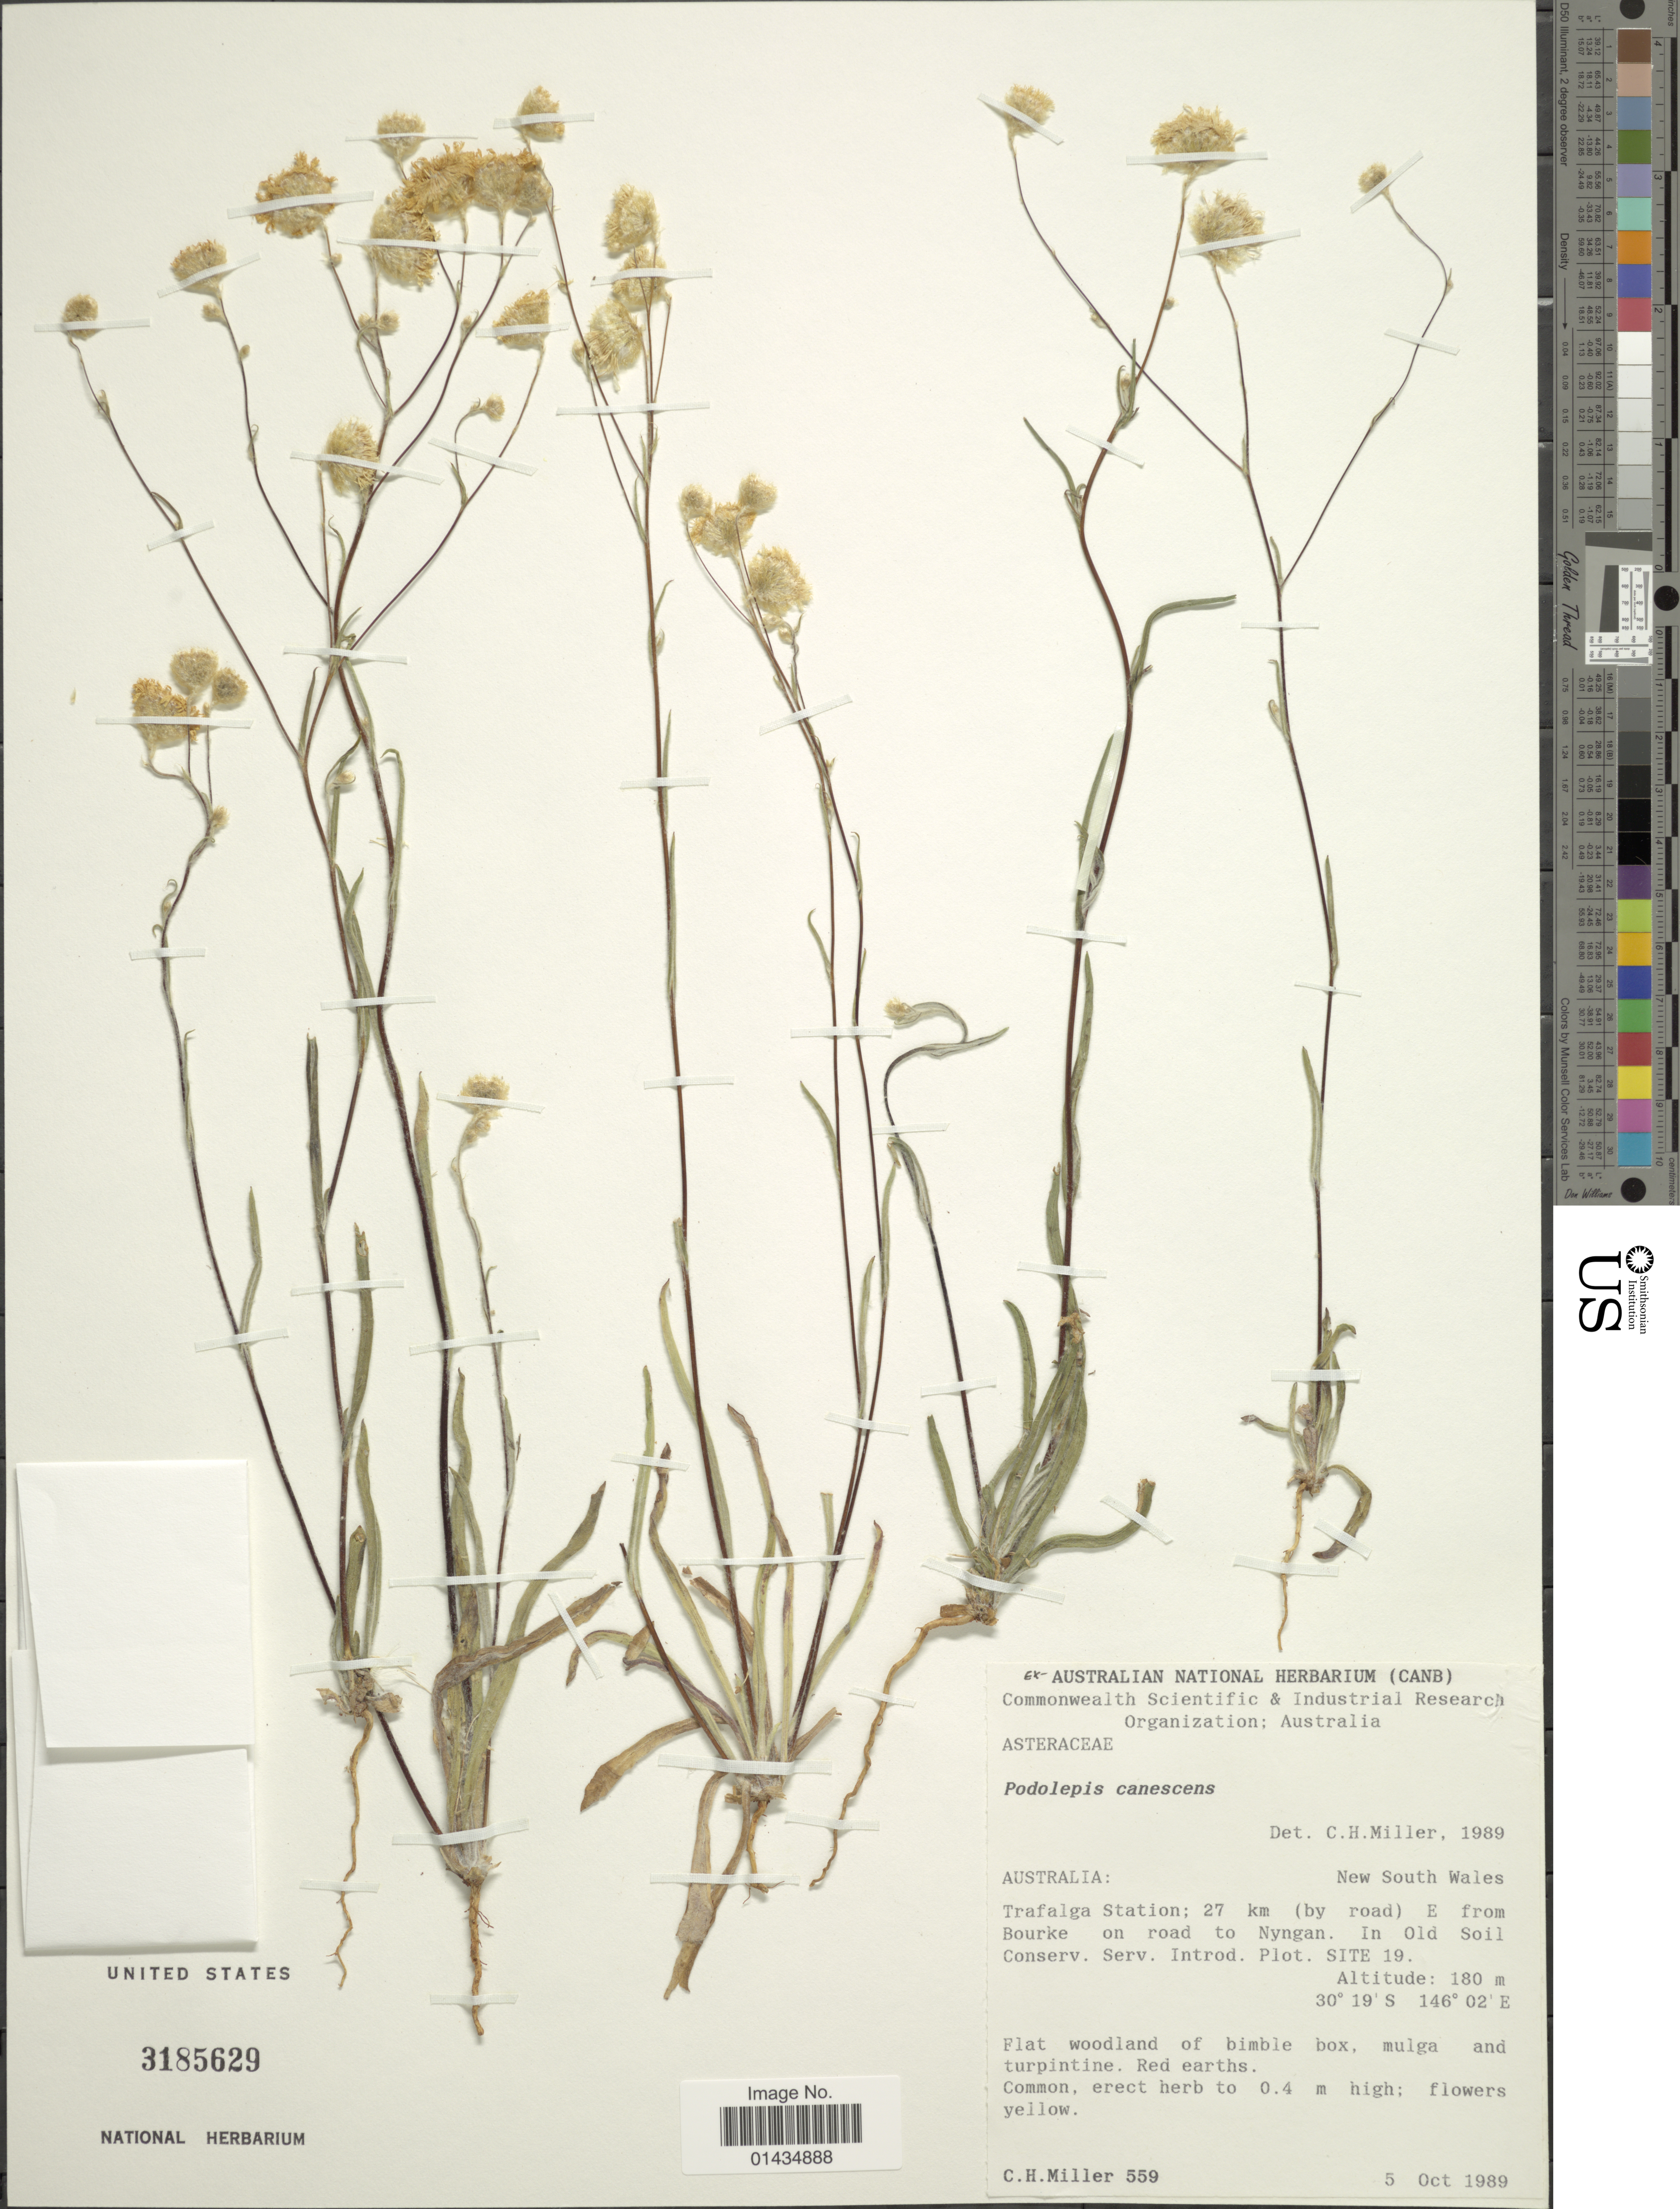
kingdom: Plantae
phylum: Tracheophyta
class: Magnoliopsida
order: Asterales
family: Asteraceae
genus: Podolepis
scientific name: Podolepis canescens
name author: A. Cunn. ex DC.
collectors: C. H. Miller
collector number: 559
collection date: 1989-10-05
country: Australia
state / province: New South Wales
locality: Trafalga Station; 27 km (by road) E from Bourke on road to Nyngan, in old soil Conserv. Sev. Introd. Site 19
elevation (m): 180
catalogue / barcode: US 3185629